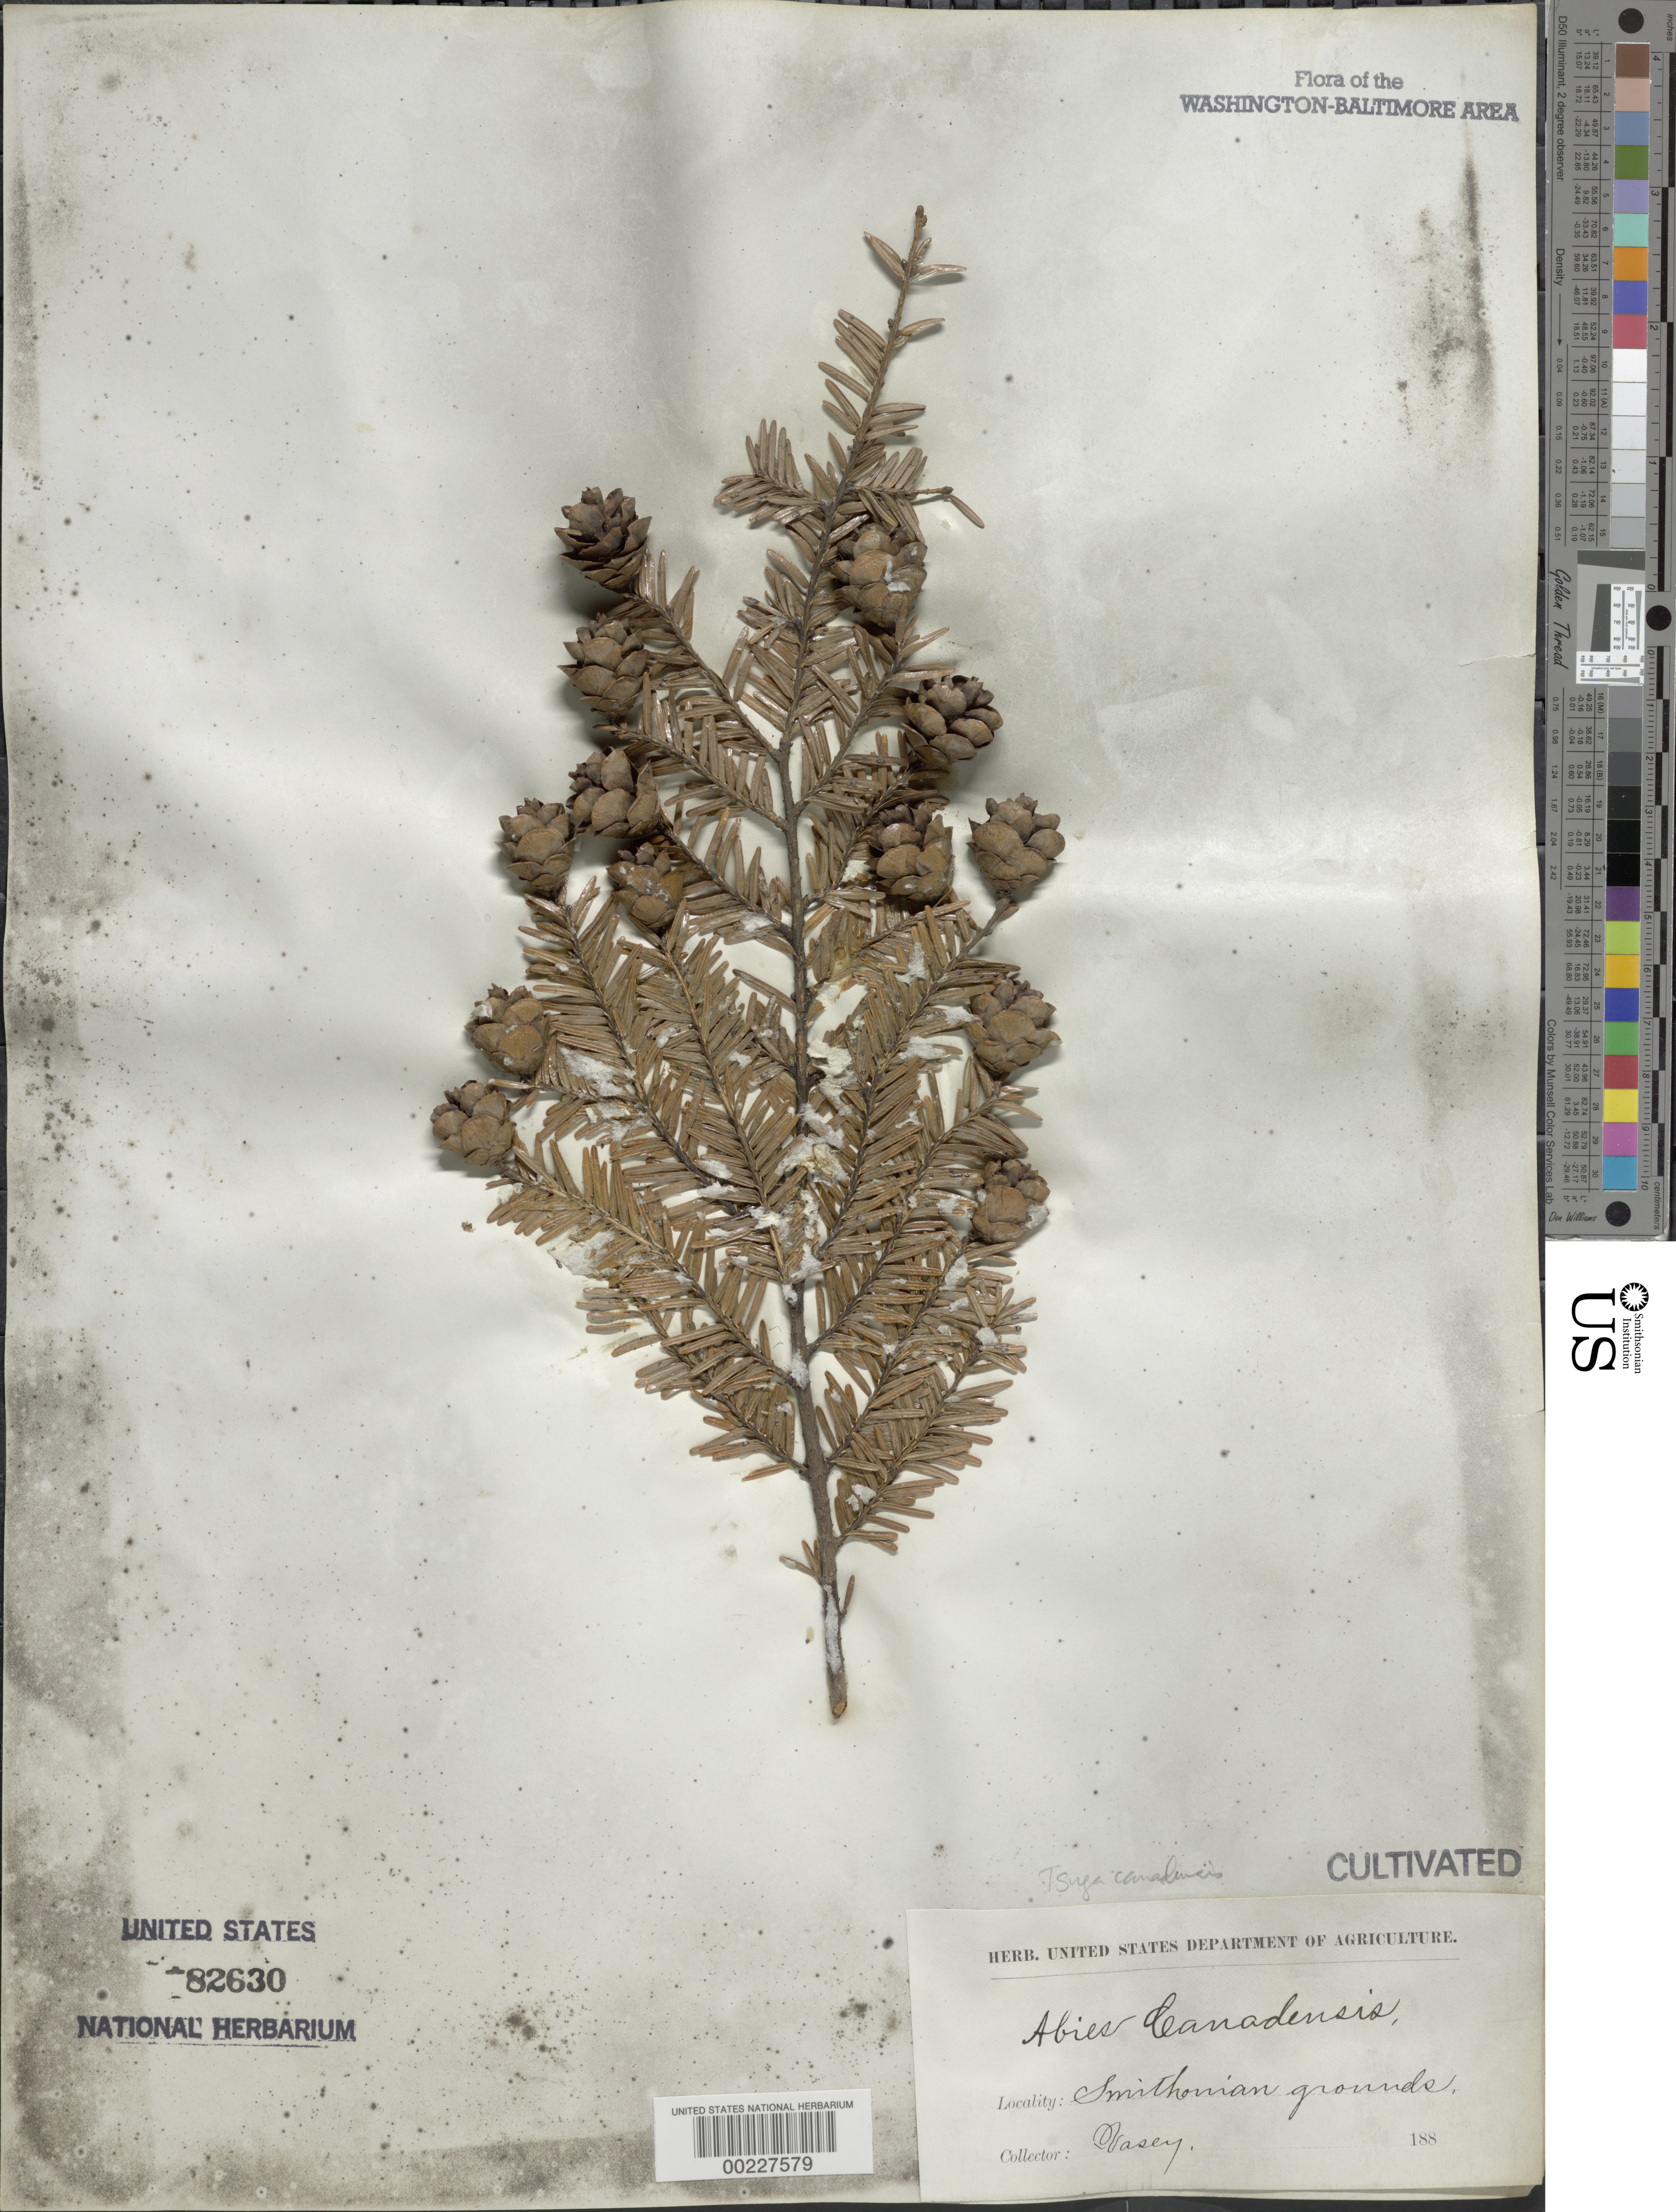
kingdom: Plantae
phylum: Tracheophyta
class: Pinopsida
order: Pinales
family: Pinaceae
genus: Tsuga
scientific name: Tsuga canadensis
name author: (L.) Carrière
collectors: G. R. Vasey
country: United States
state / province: District of Columbia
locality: Smithsonian grounds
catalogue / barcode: US 82630